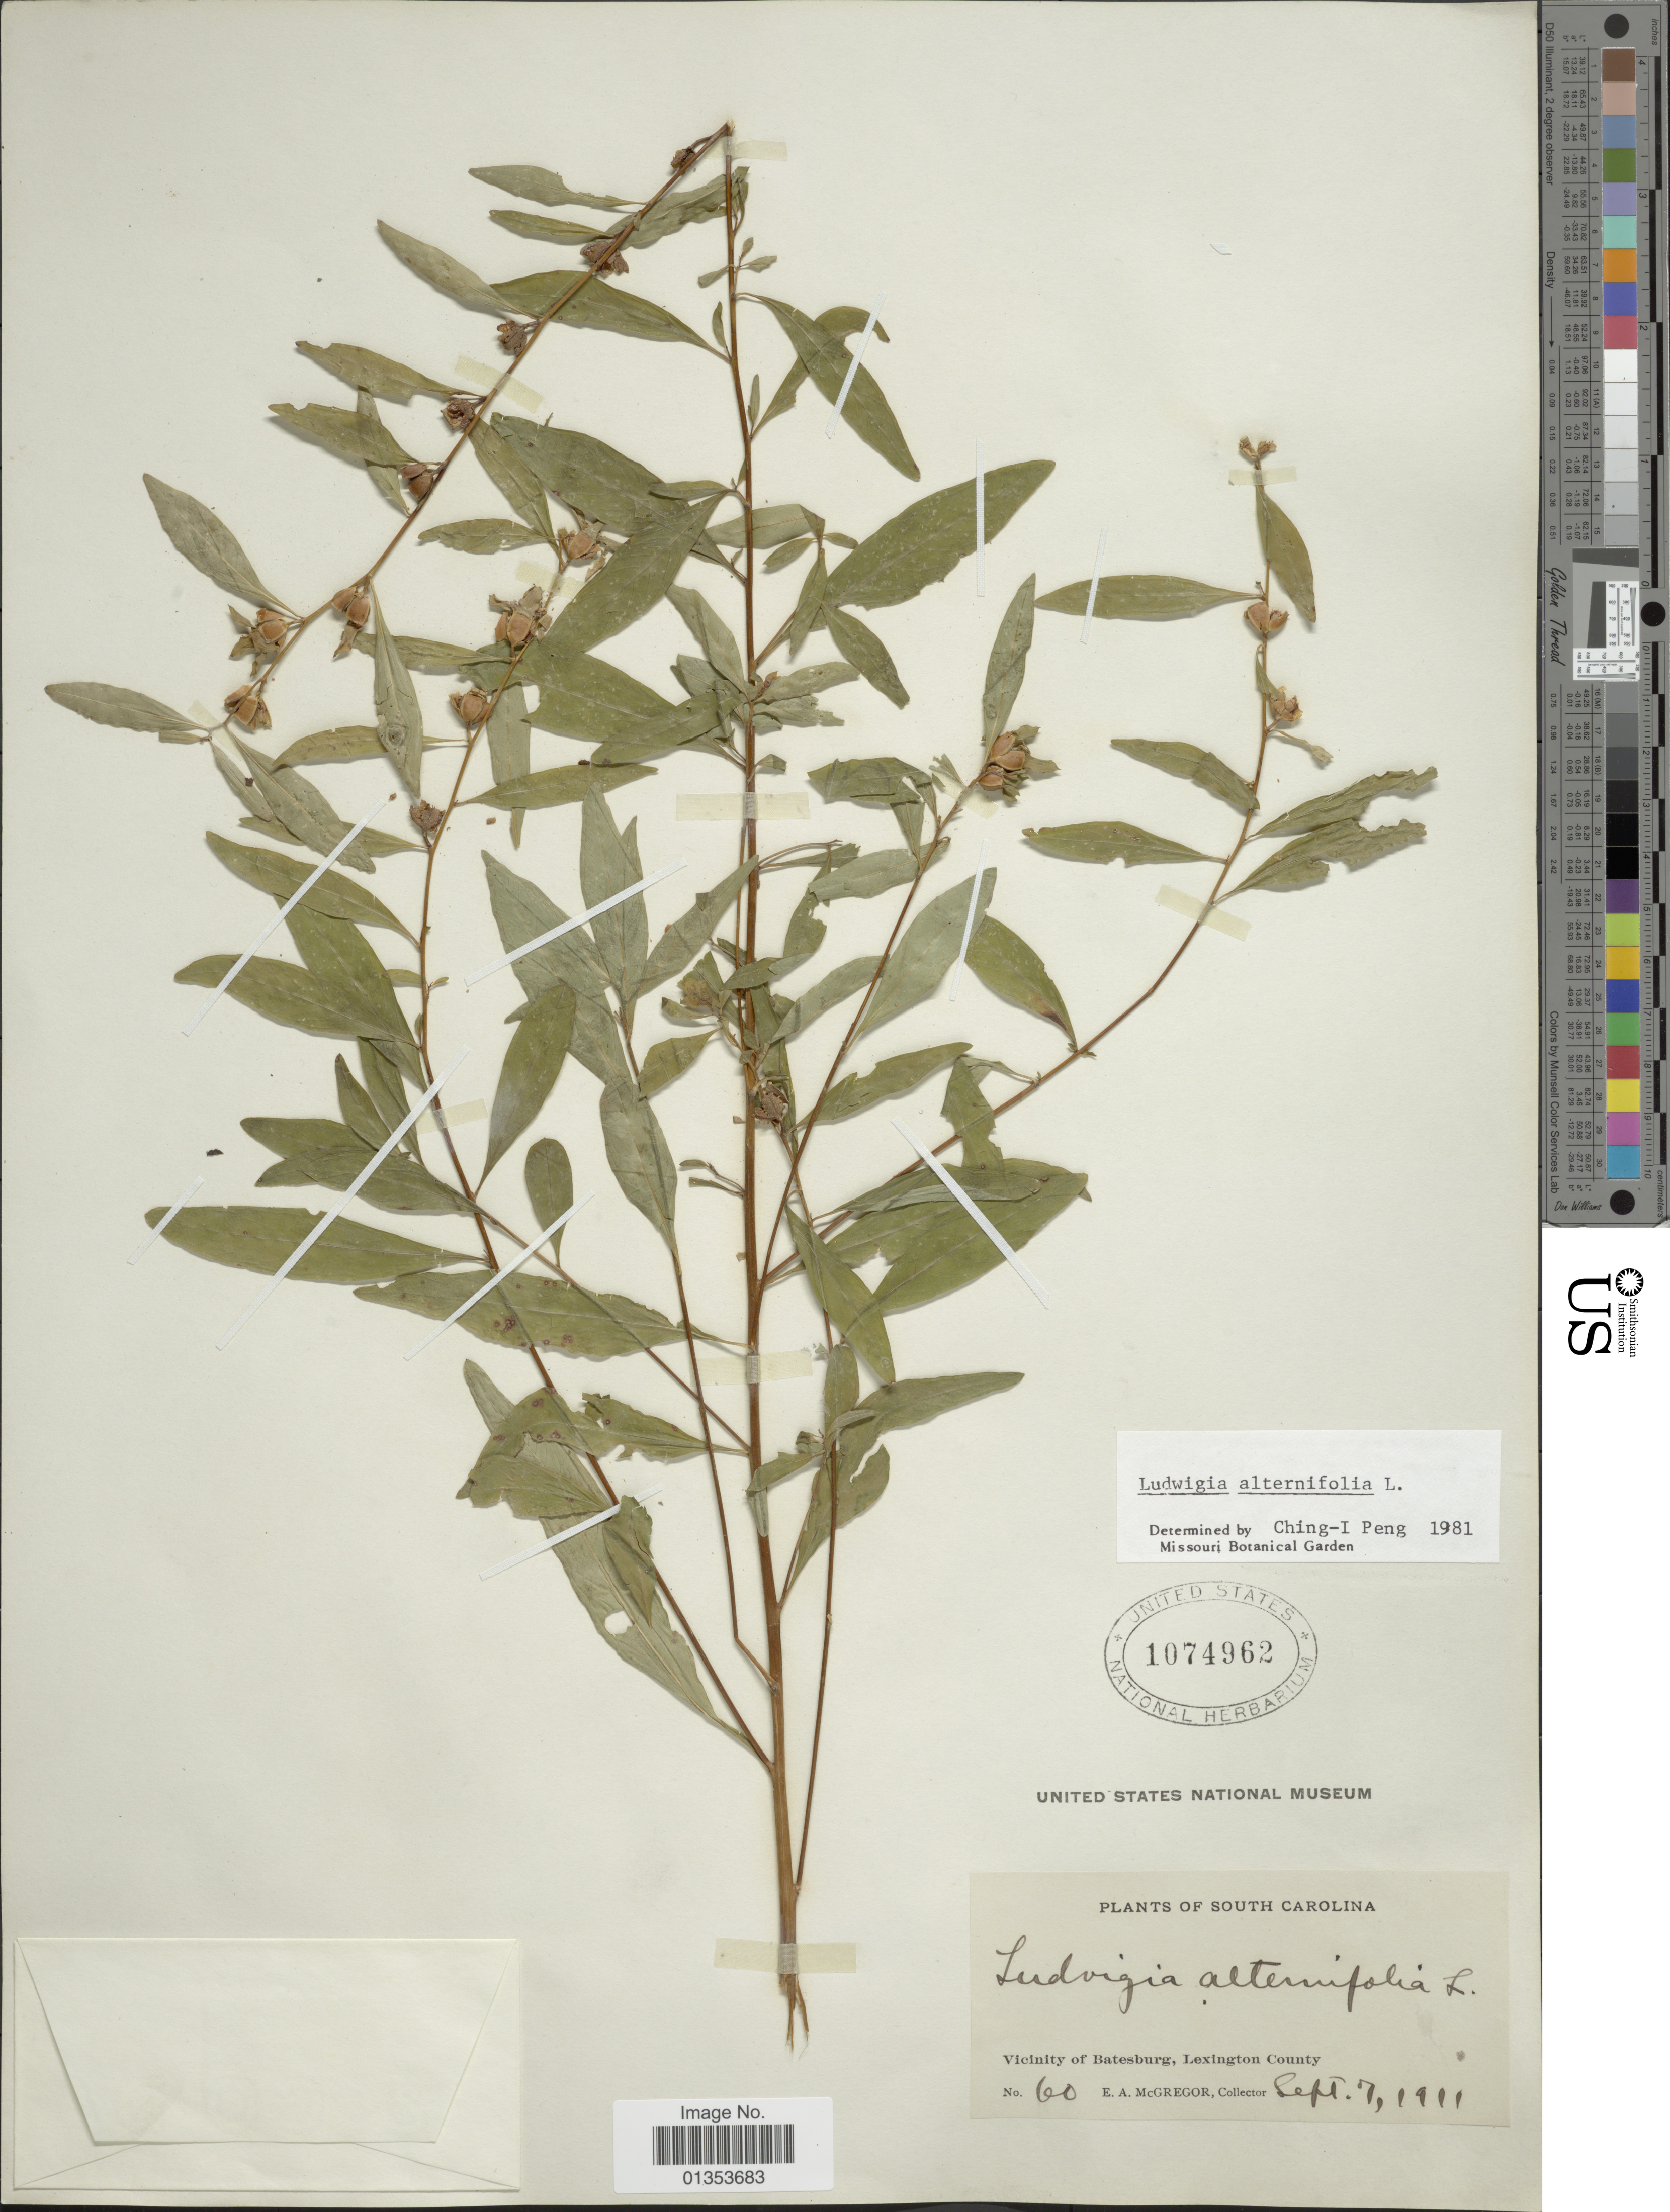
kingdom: Plantae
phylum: Tracheophyta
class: Magnoliopsida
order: Myrtales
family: Onagraceae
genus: Ludwigia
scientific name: Ludwigia alternifolia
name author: L.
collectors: E. A. McGregor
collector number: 60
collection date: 1911-09-07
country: United States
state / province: South Carolina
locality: Vicinity of Batesburg, Lexington County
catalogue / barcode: US 1074962